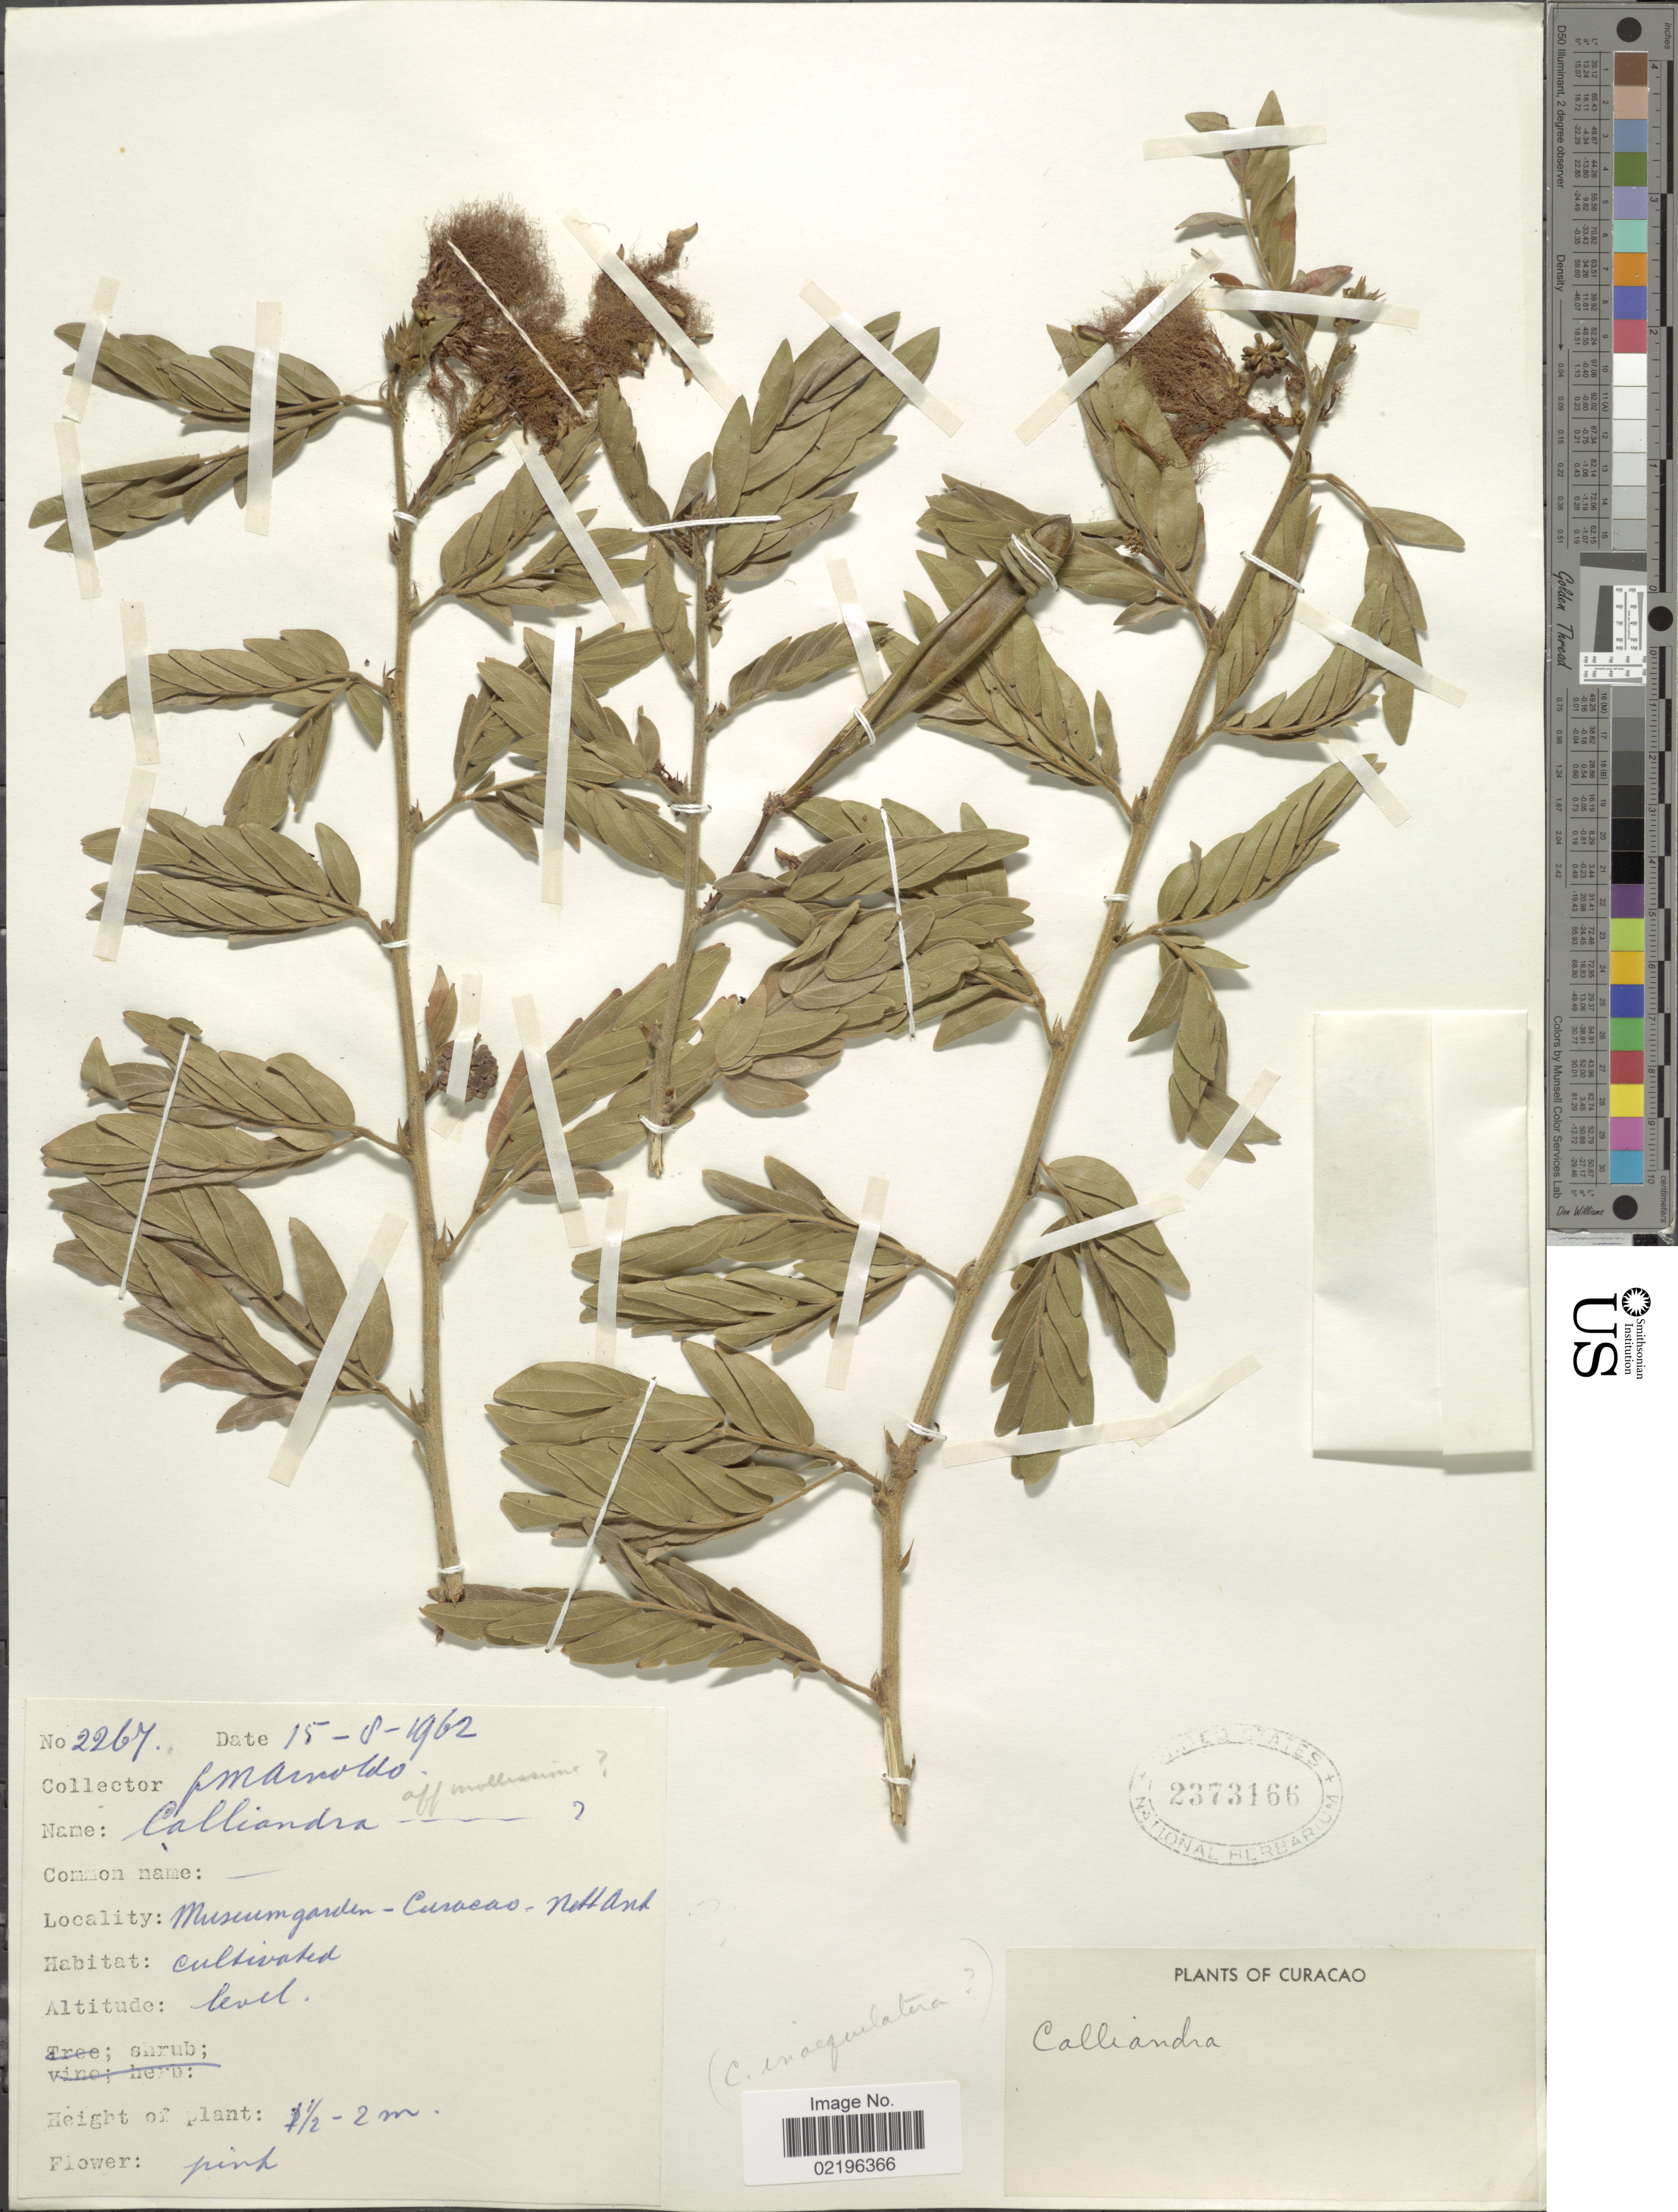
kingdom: Plantae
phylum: Tracheophyta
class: Magnoliopsida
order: Fabales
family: Fabaceae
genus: Calliandra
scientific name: Calliandra haematocephala var. haematocephala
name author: Hassk.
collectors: N. Arnoldo-Broeders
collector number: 2267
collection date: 1962-08-15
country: Curaçao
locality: Museum Garden- Curacao- Neth. Ant.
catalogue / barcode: US 2373166